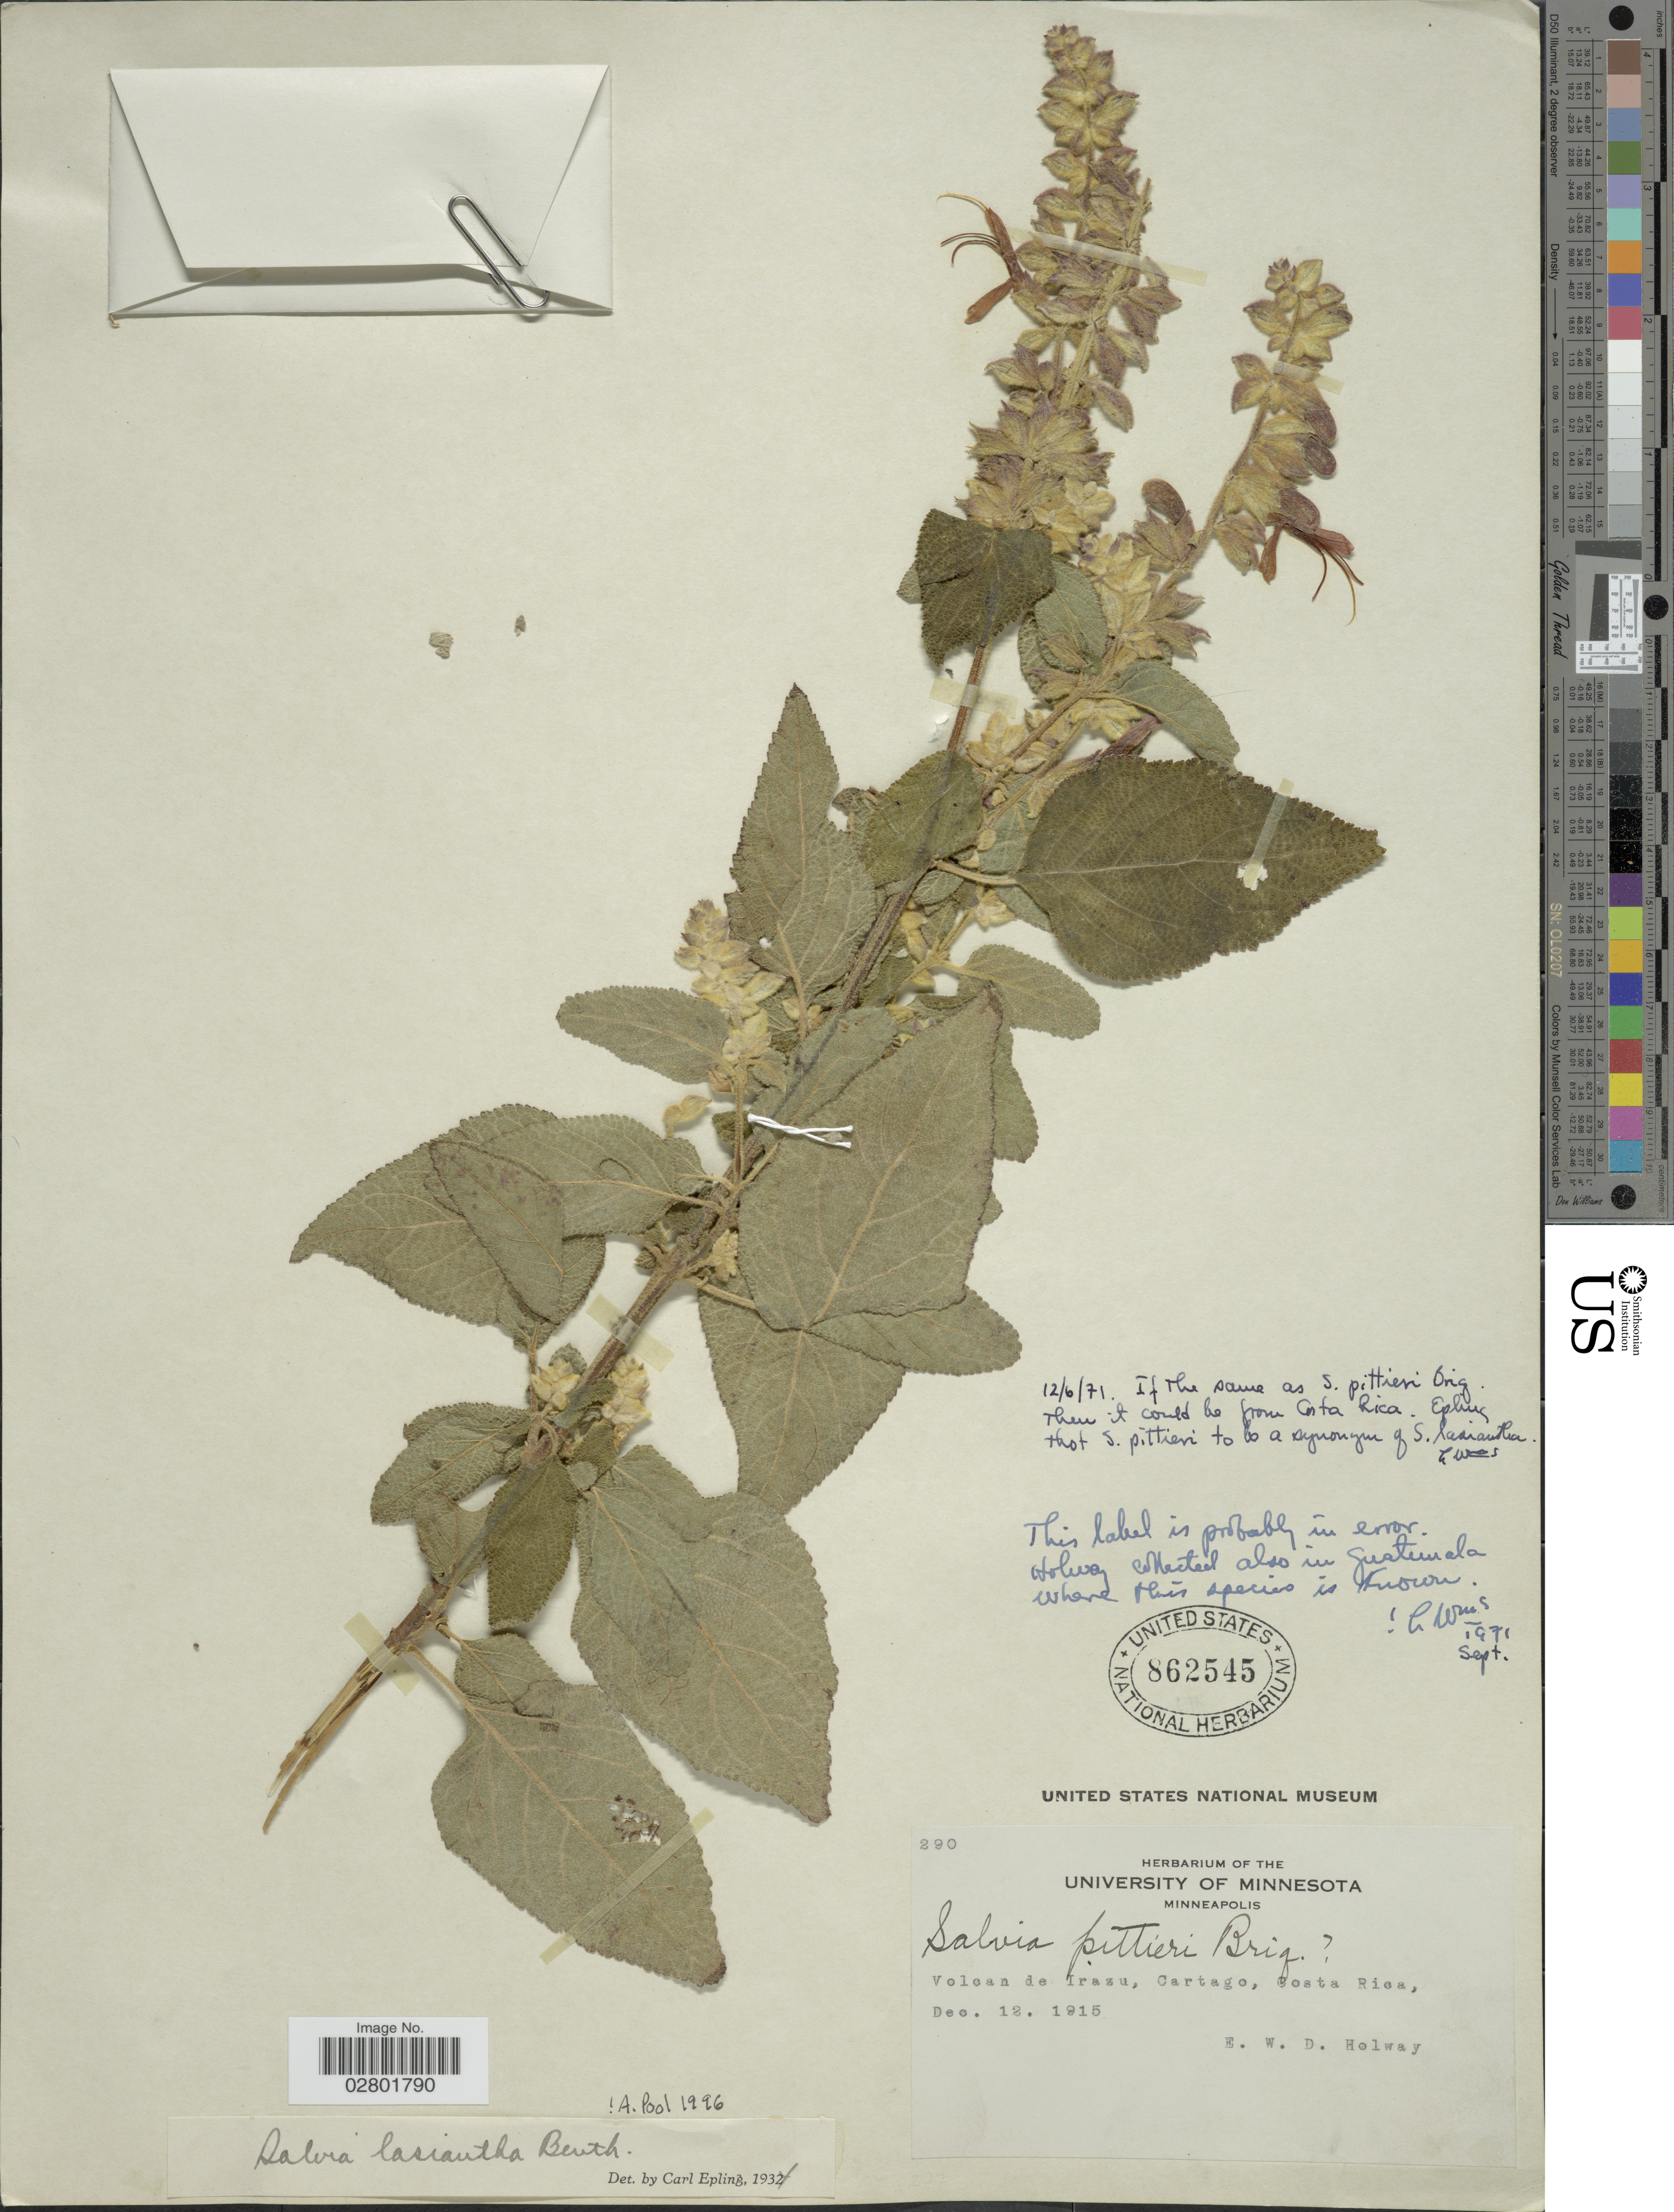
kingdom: Plantae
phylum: Tracheophyta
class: Magnoliopsida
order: Lamiales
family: Lamiaceae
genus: Salvia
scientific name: Salvia lasiantha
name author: Benth.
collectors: E. W. D. Holway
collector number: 290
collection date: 1915-12-12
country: Costa Rica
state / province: Cartago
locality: Volcan de Irazu.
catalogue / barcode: US 862545